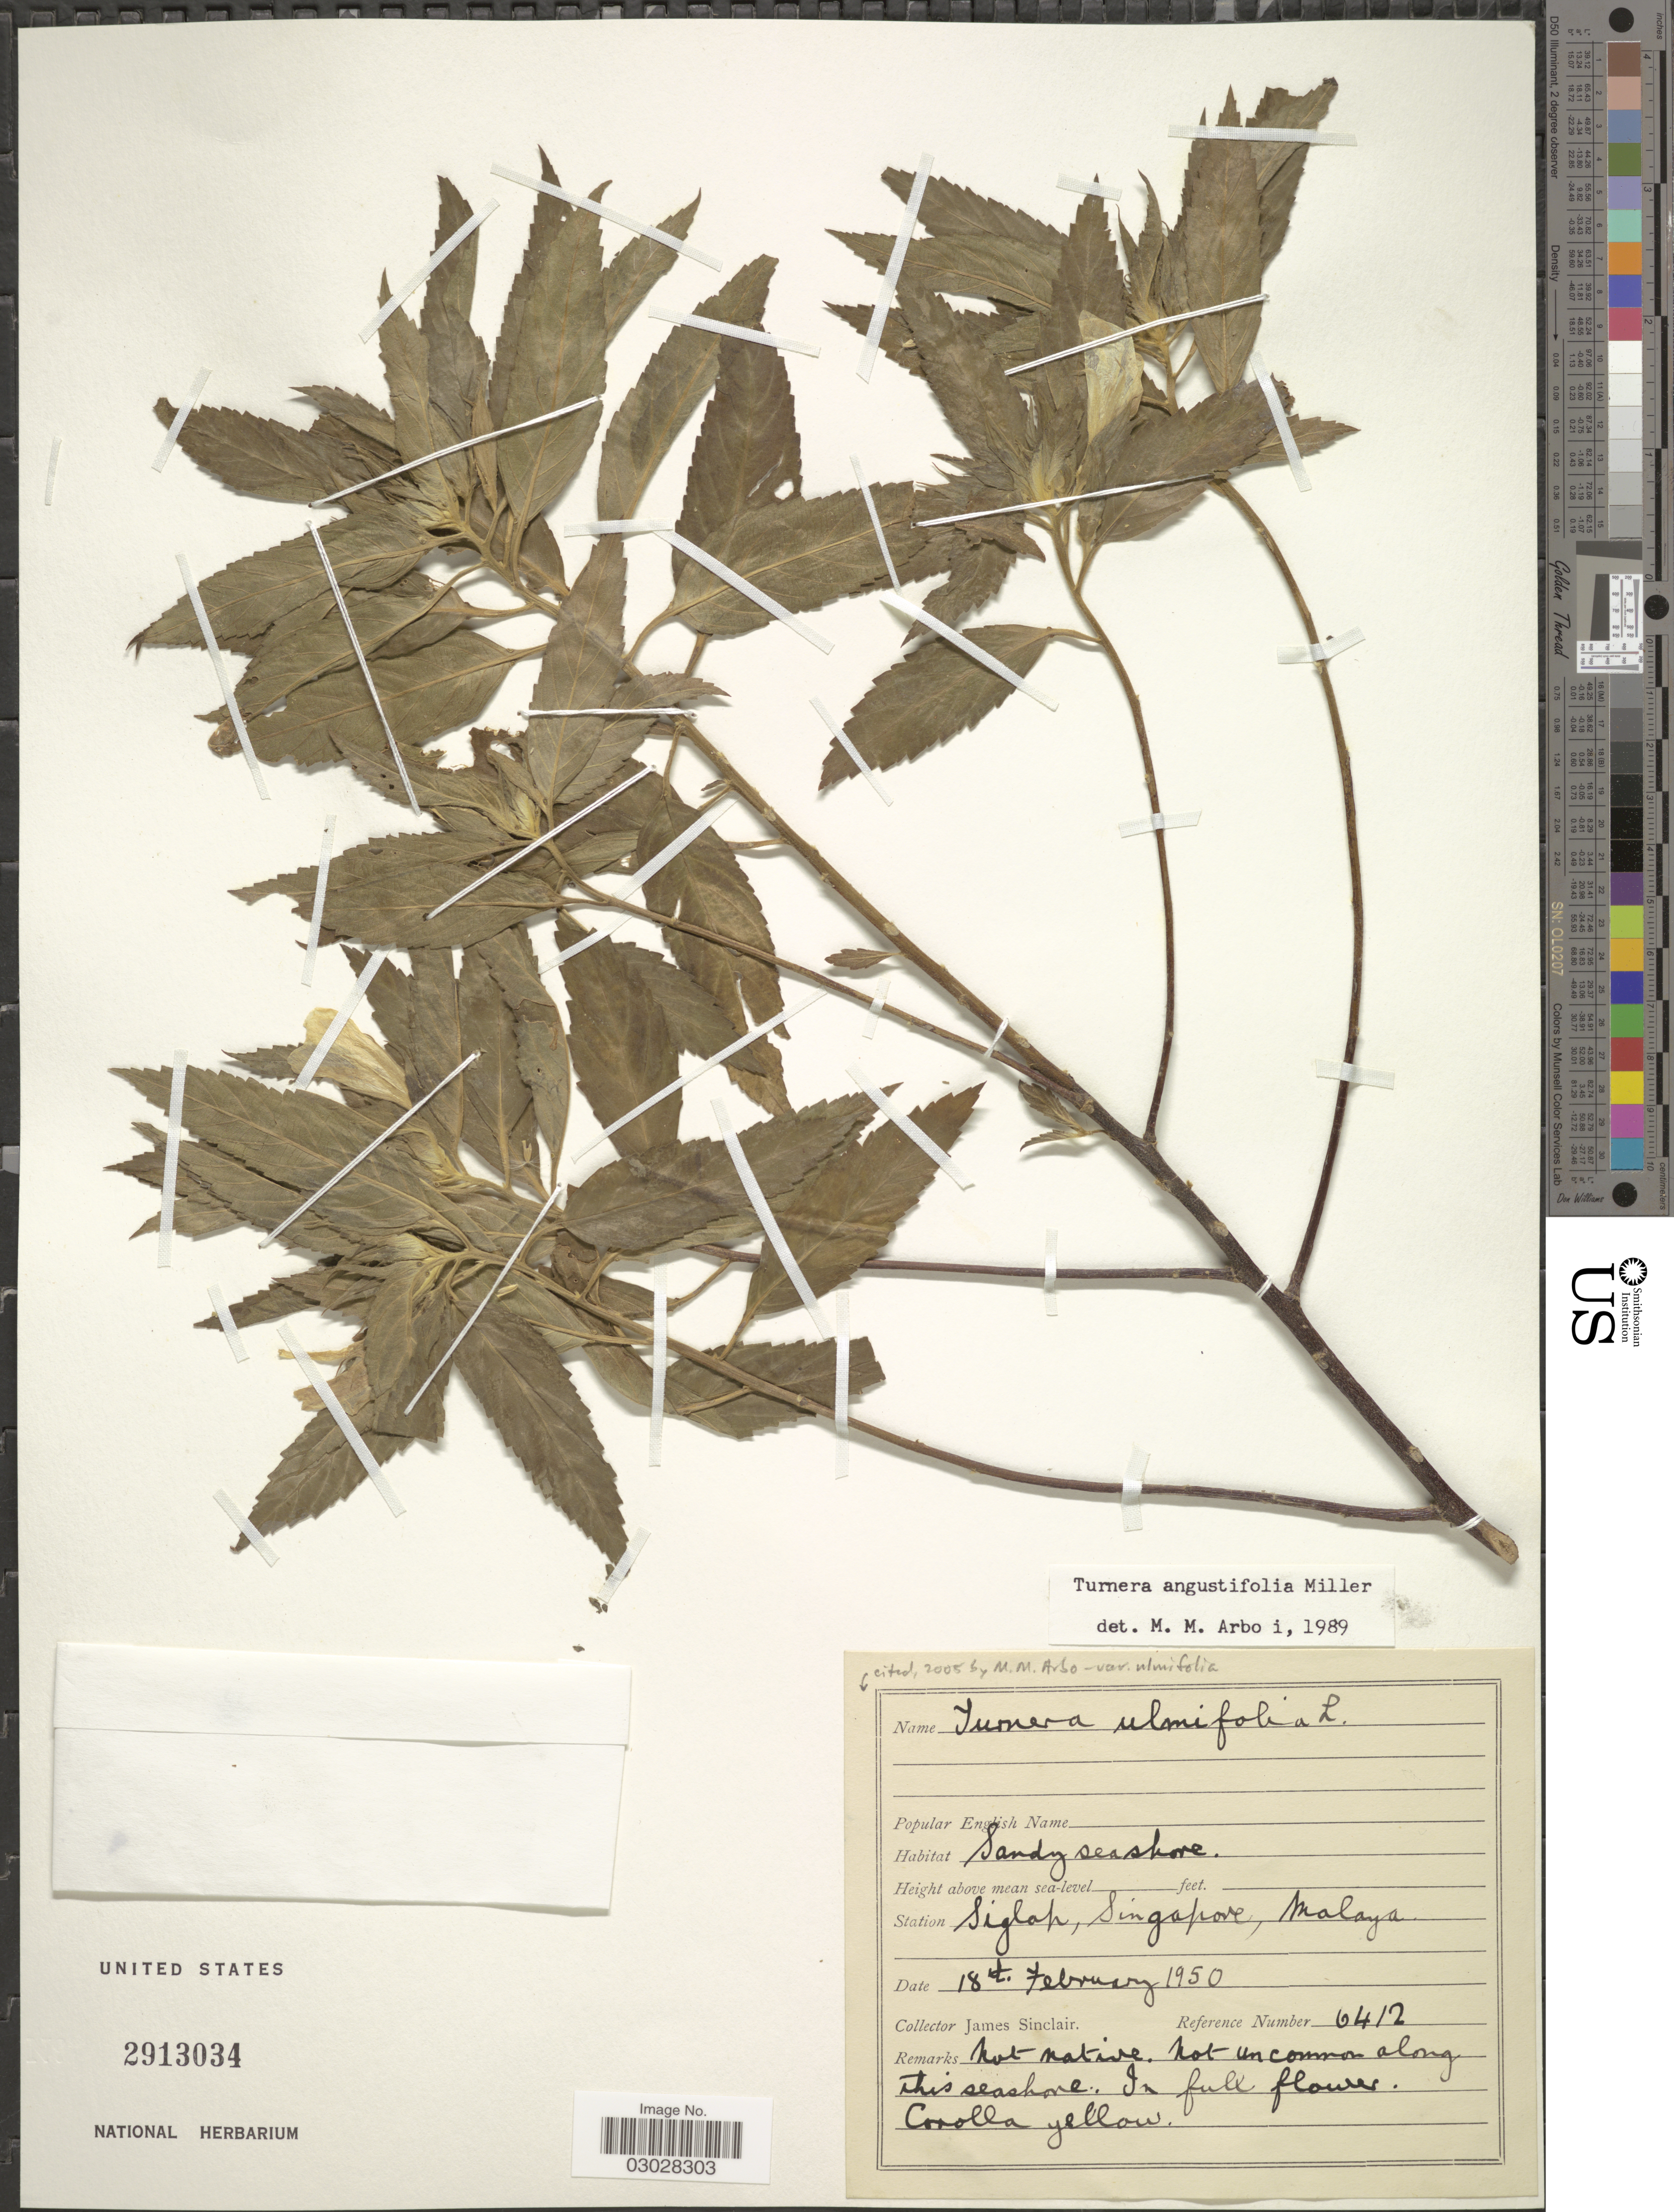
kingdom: Plantae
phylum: Tracheophyta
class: Magnoliopsida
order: Malpighiales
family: Turneraceae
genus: Turnera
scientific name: Turnera ulmifolia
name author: L.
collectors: J. Sinclair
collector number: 6412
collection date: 1950-02-18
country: Singapore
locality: Station Siglah. Malaya.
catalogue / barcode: US 2913034